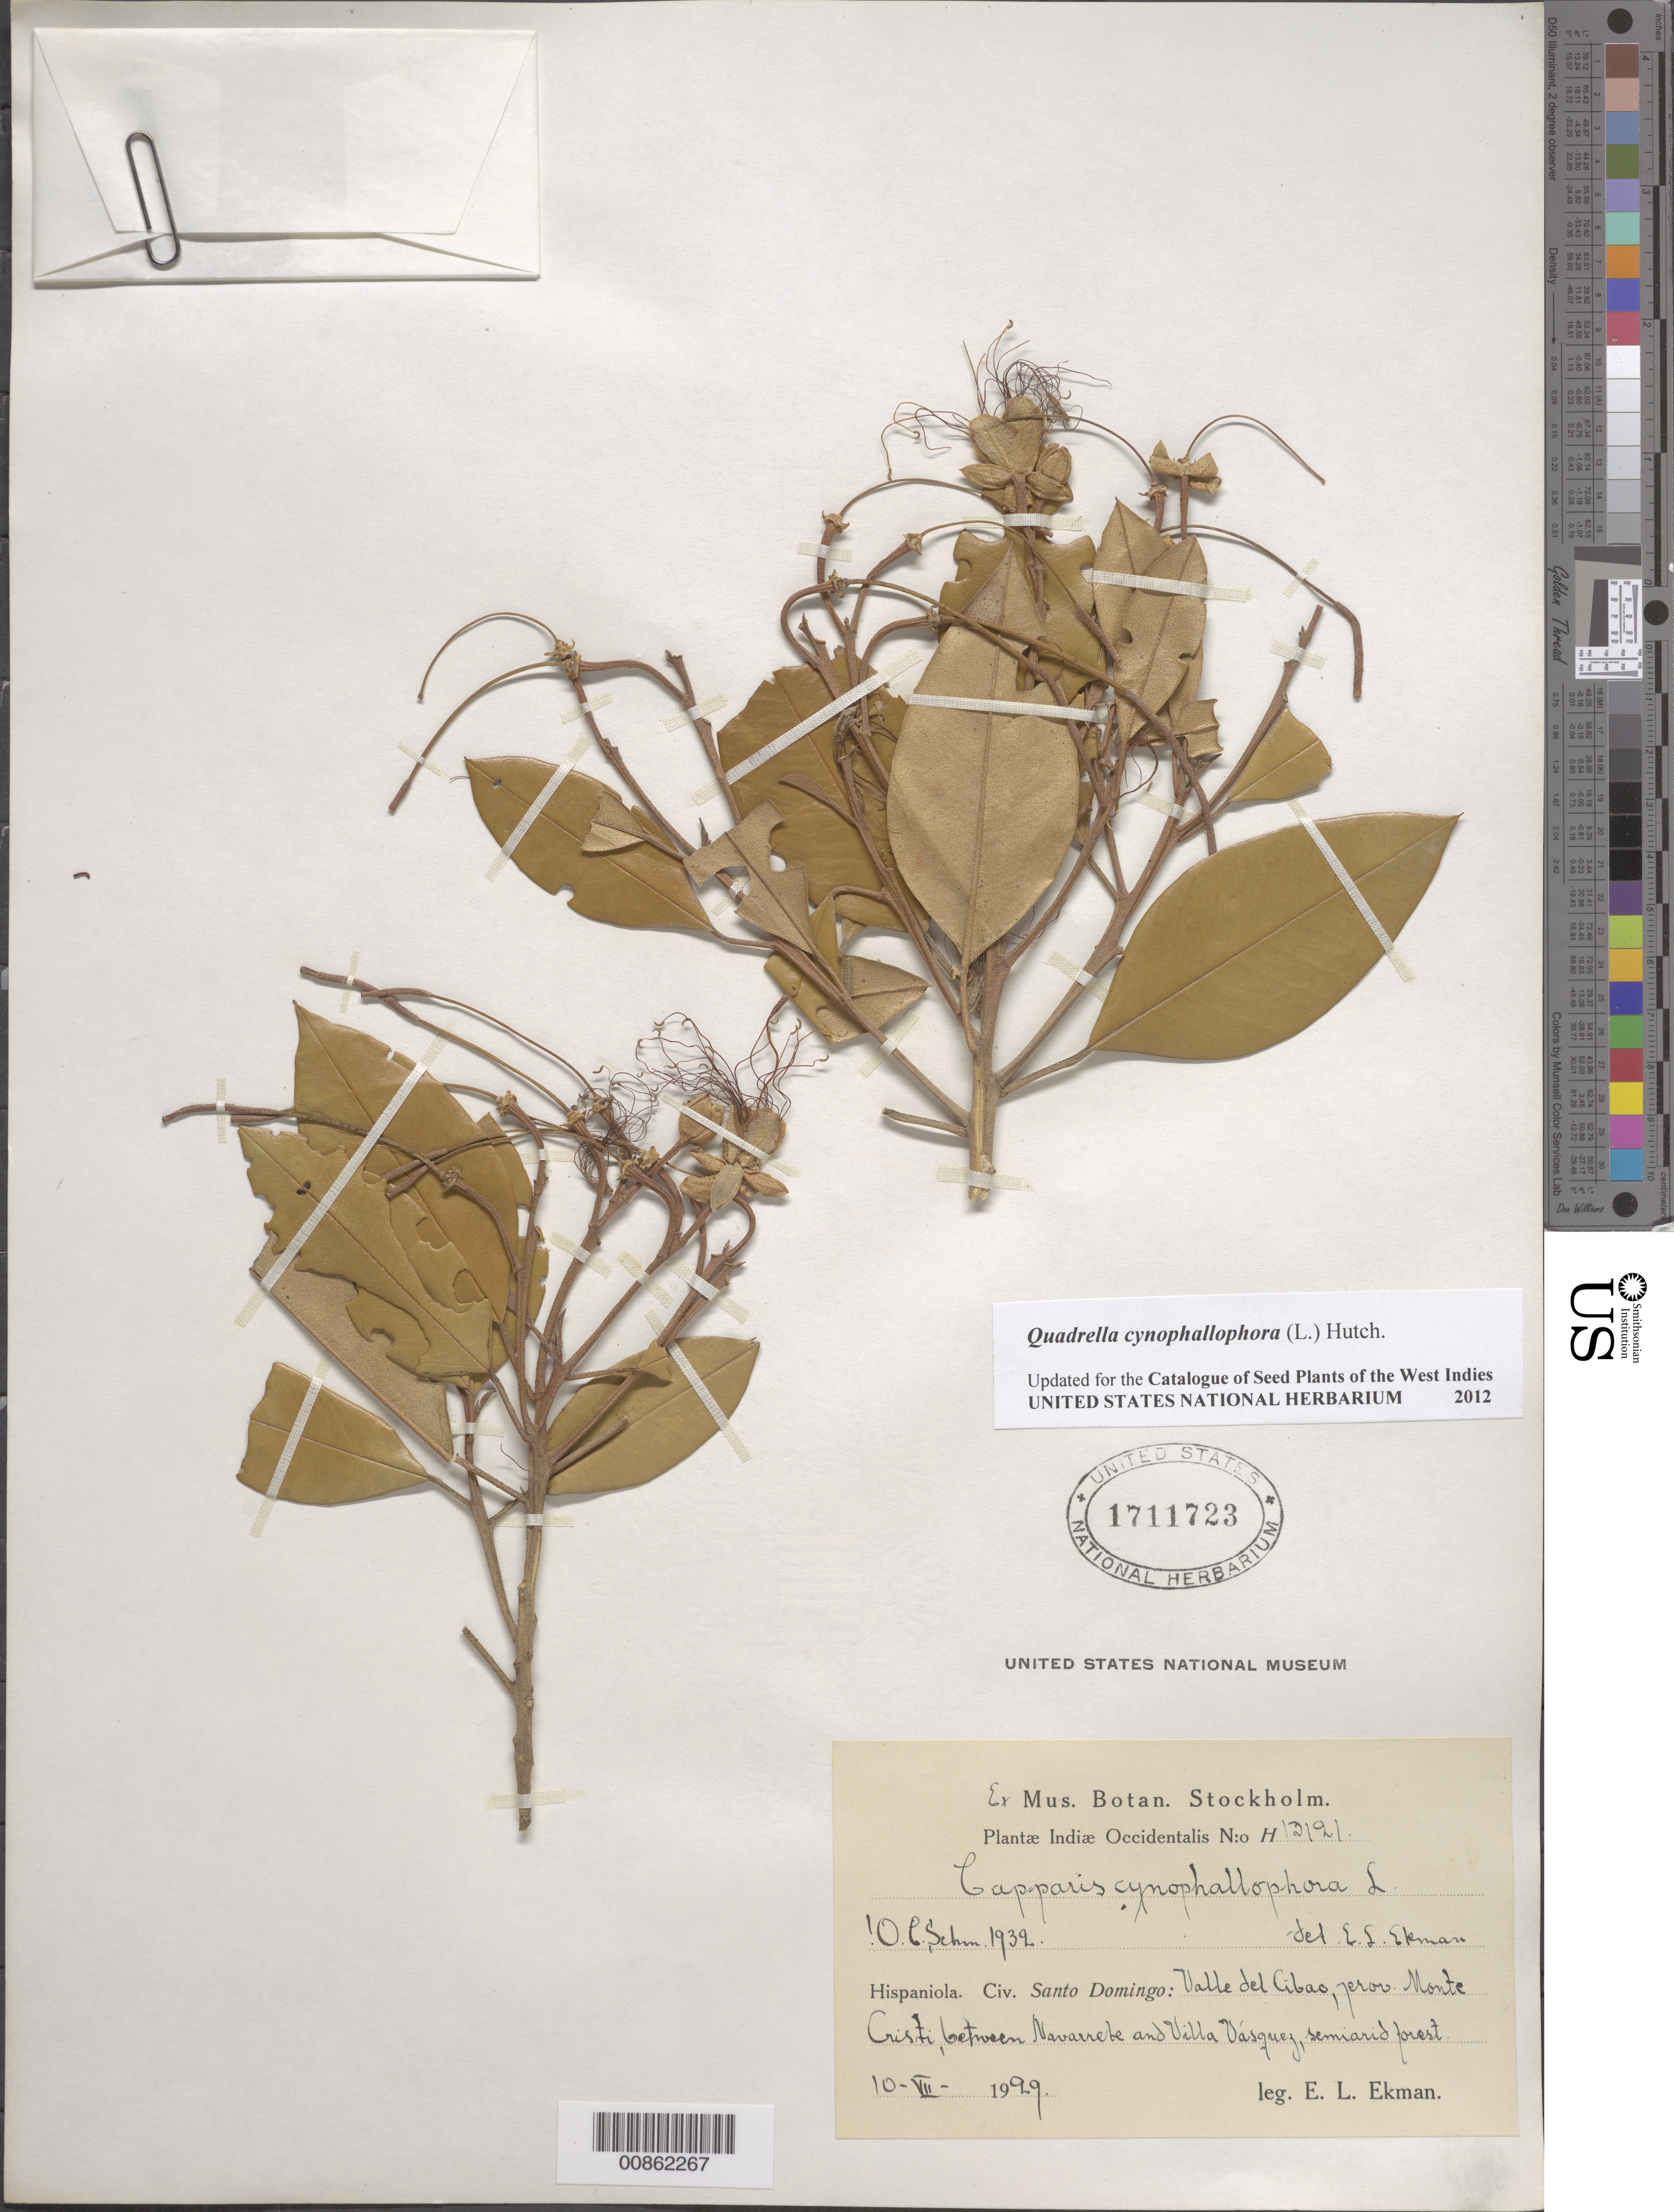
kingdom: Plantae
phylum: Tracheophyta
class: Magnoliopsida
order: Brassicales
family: Capparaceae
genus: Quadrella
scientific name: Quadrella cynophallophora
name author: (L.) Hutch.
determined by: Schmidt, O. C.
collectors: E. L. Ekman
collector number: H 13121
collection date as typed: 10 Jul 1929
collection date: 1929-07-10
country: Dominican Republic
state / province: Monte Cristi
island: Hispaniola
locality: Valle del Cibao, between Navarrete and Villa Vásquez.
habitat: Semiarid forest.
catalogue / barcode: US 1711723